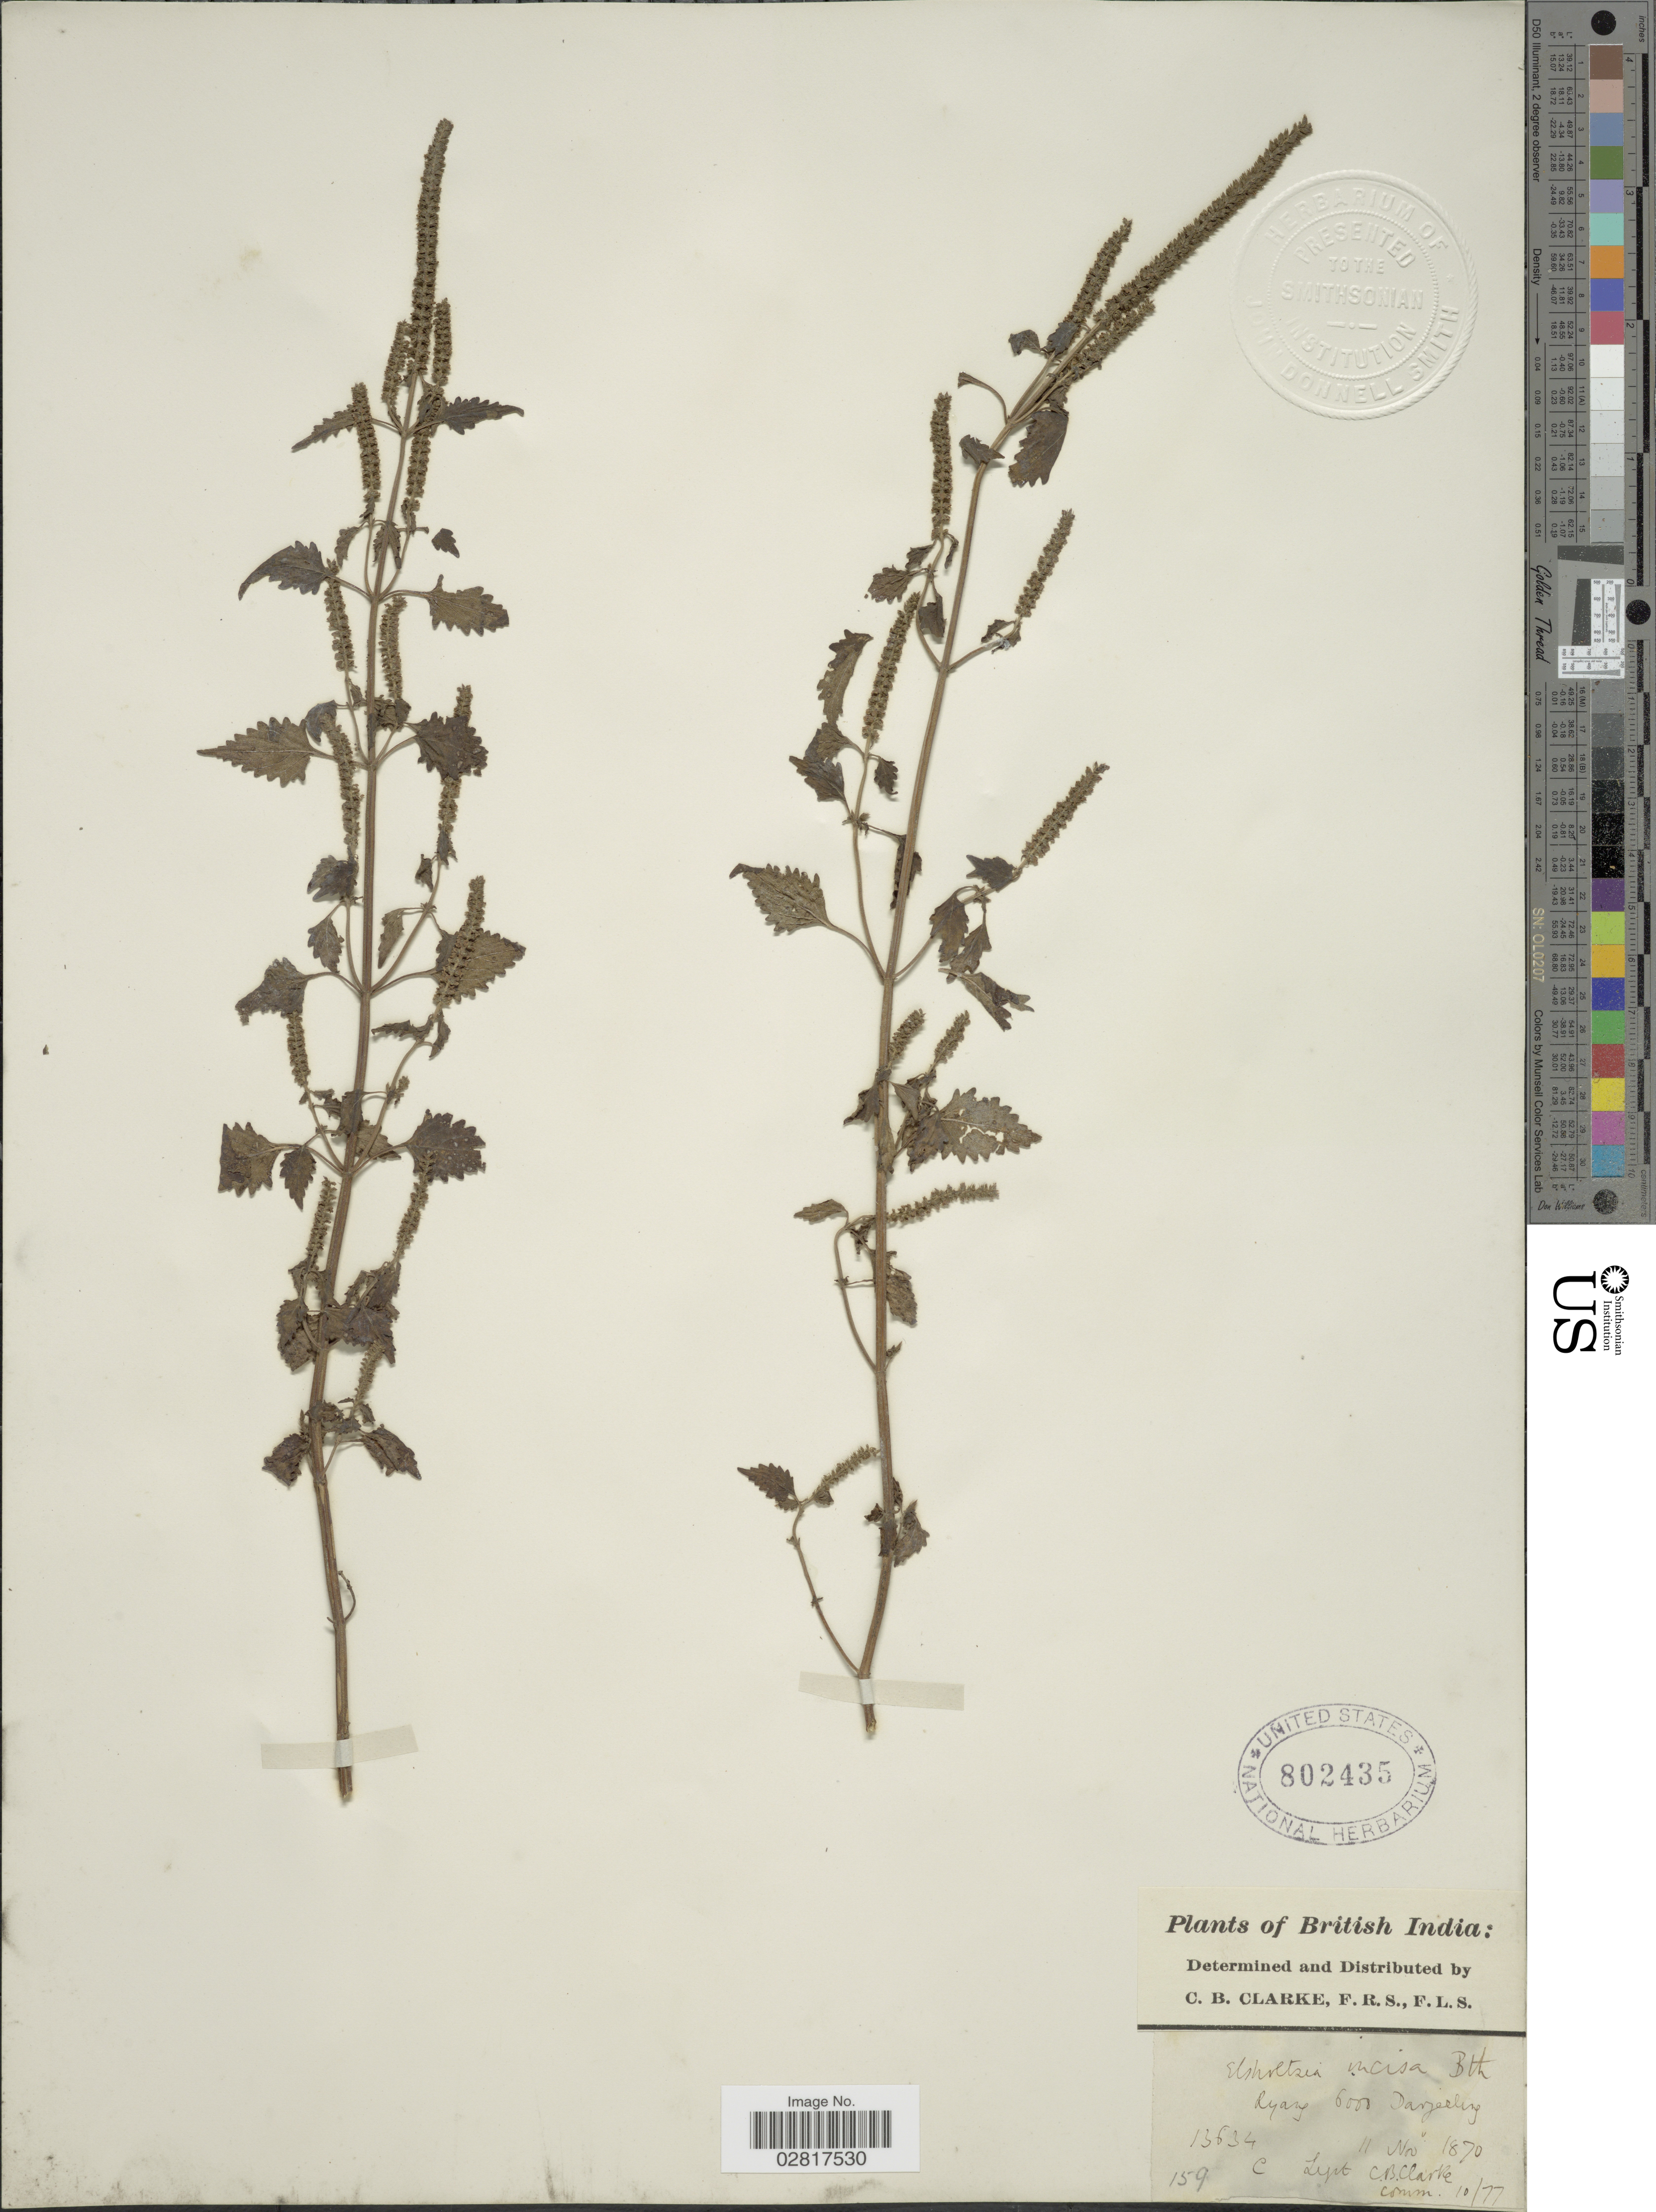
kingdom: Plantae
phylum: Tracheophyta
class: Magnoliopsida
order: Lamiales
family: Lamiaceae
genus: Elsholtzia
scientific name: Elsholtzia incisa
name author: Benth.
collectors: C. B. Clarke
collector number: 13634C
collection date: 1870-11-11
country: India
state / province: West Bengal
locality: Ryang, Darjeeling.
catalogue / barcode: US 802435